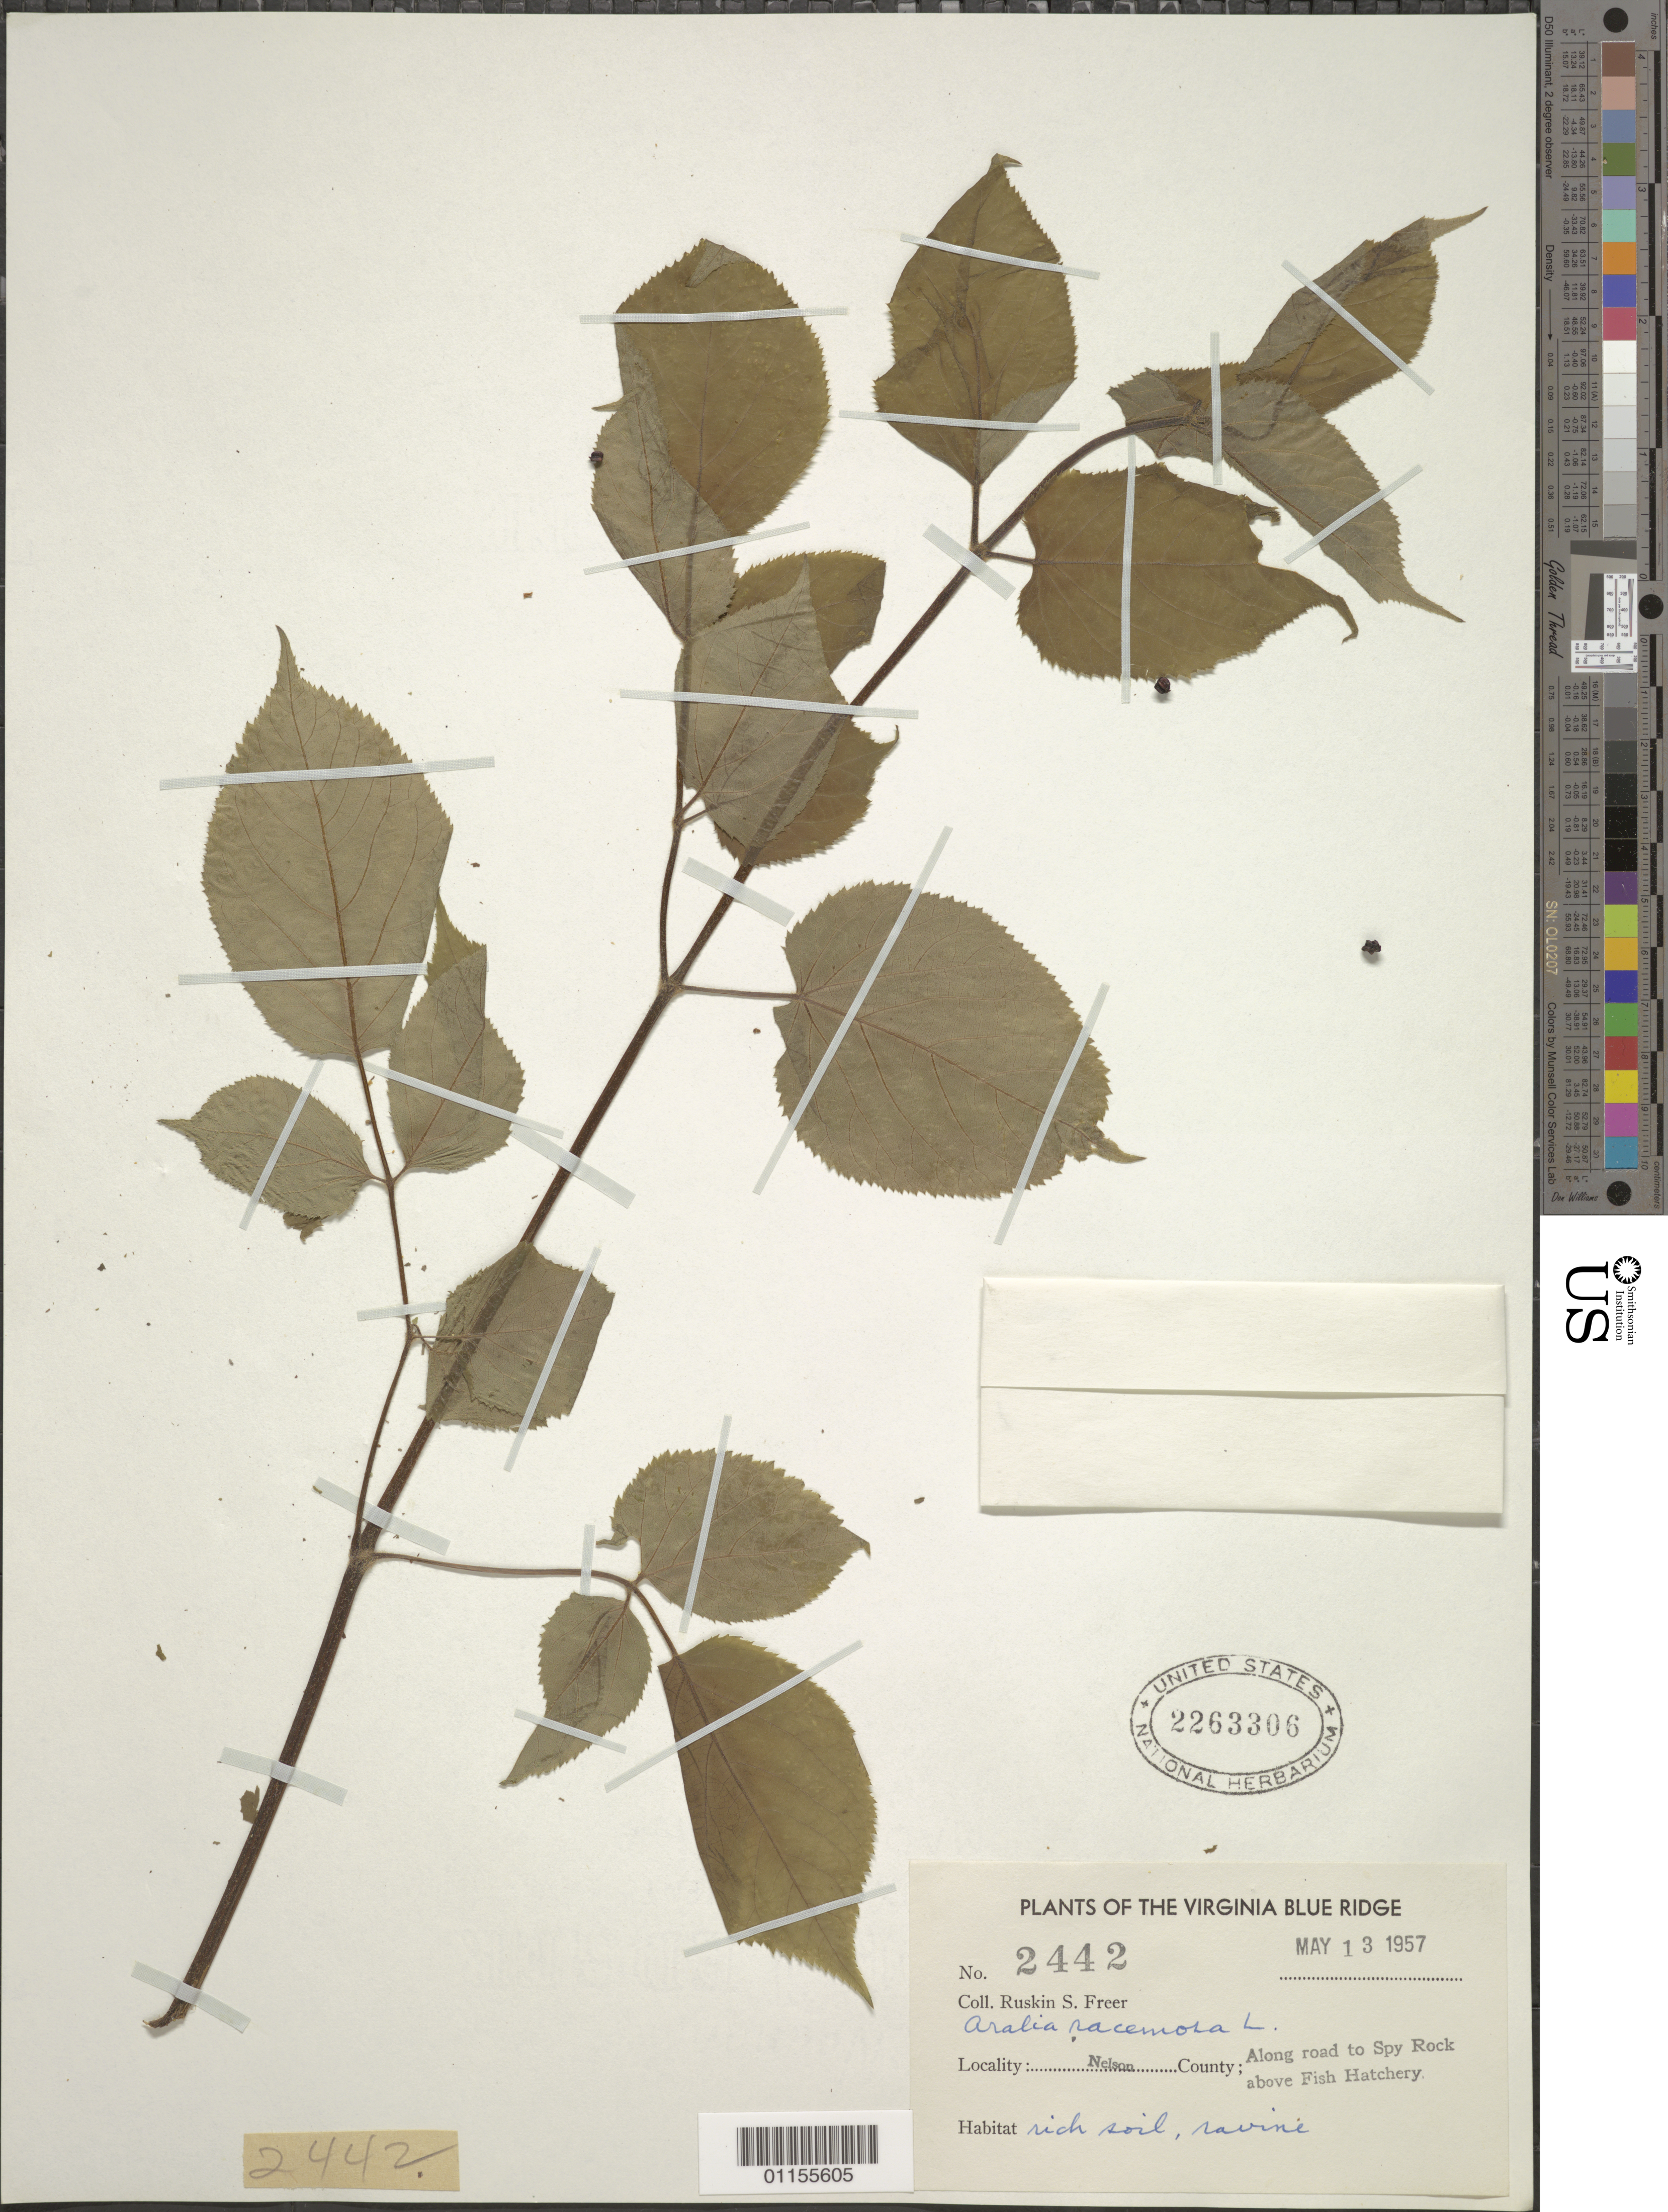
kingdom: Plantae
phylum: Tracheophyta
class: Magnoliopsida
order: Apiales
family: Araliaceae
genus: Aralia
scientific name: Aralia racemosa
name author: L.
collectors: R. Freer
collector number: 2442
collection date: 1957-05-13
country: United States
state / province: Virginia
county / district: Nelson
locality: Along Rd to Spy Rock above Fish Hatchery.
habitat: Rich soil, ravine.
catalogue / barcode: US 2263306